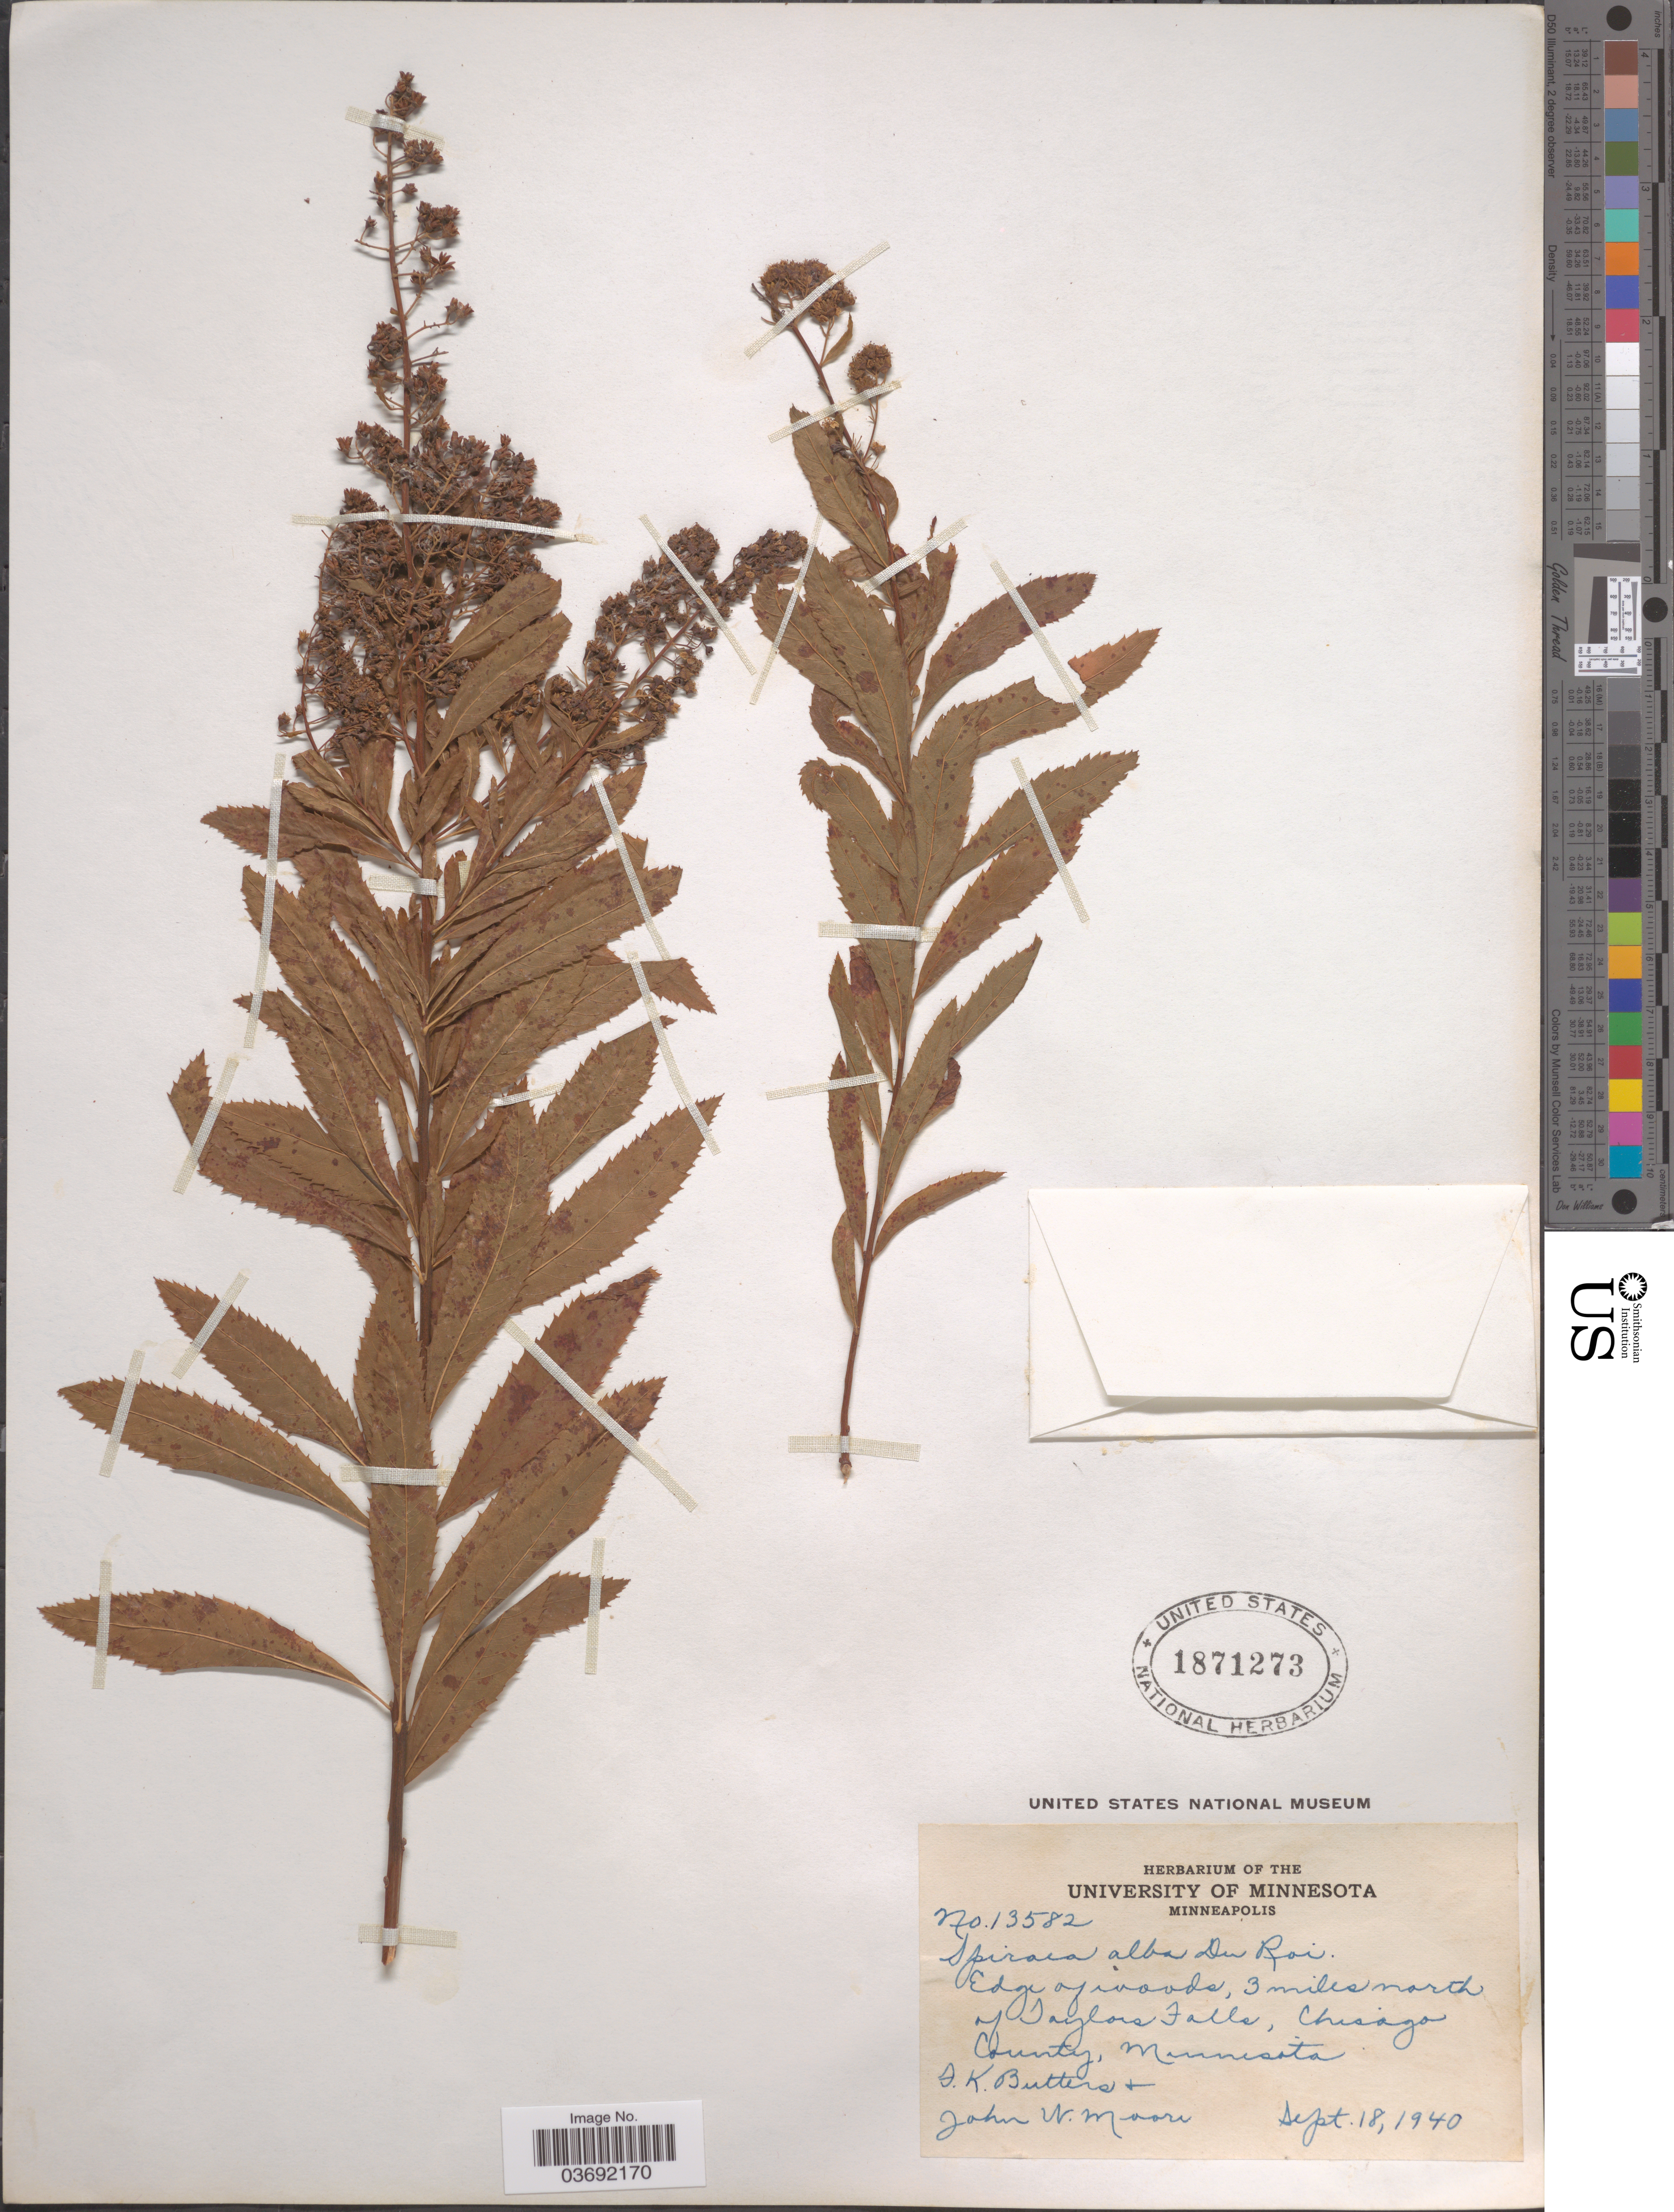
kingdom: Plantae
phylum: Tracheophyta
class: Magnoliopsida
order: Rosales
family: Rosaceae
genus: Spiraea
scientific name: Spiraea alba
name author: Du Roi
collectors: F. K. Butters & J. Moore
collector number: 13582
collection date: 1940-09-18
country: United States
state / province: Minnesota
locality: Edge of woods, 3 miles north of Taylors Falls, Chisago County.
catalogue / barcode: US 1871273